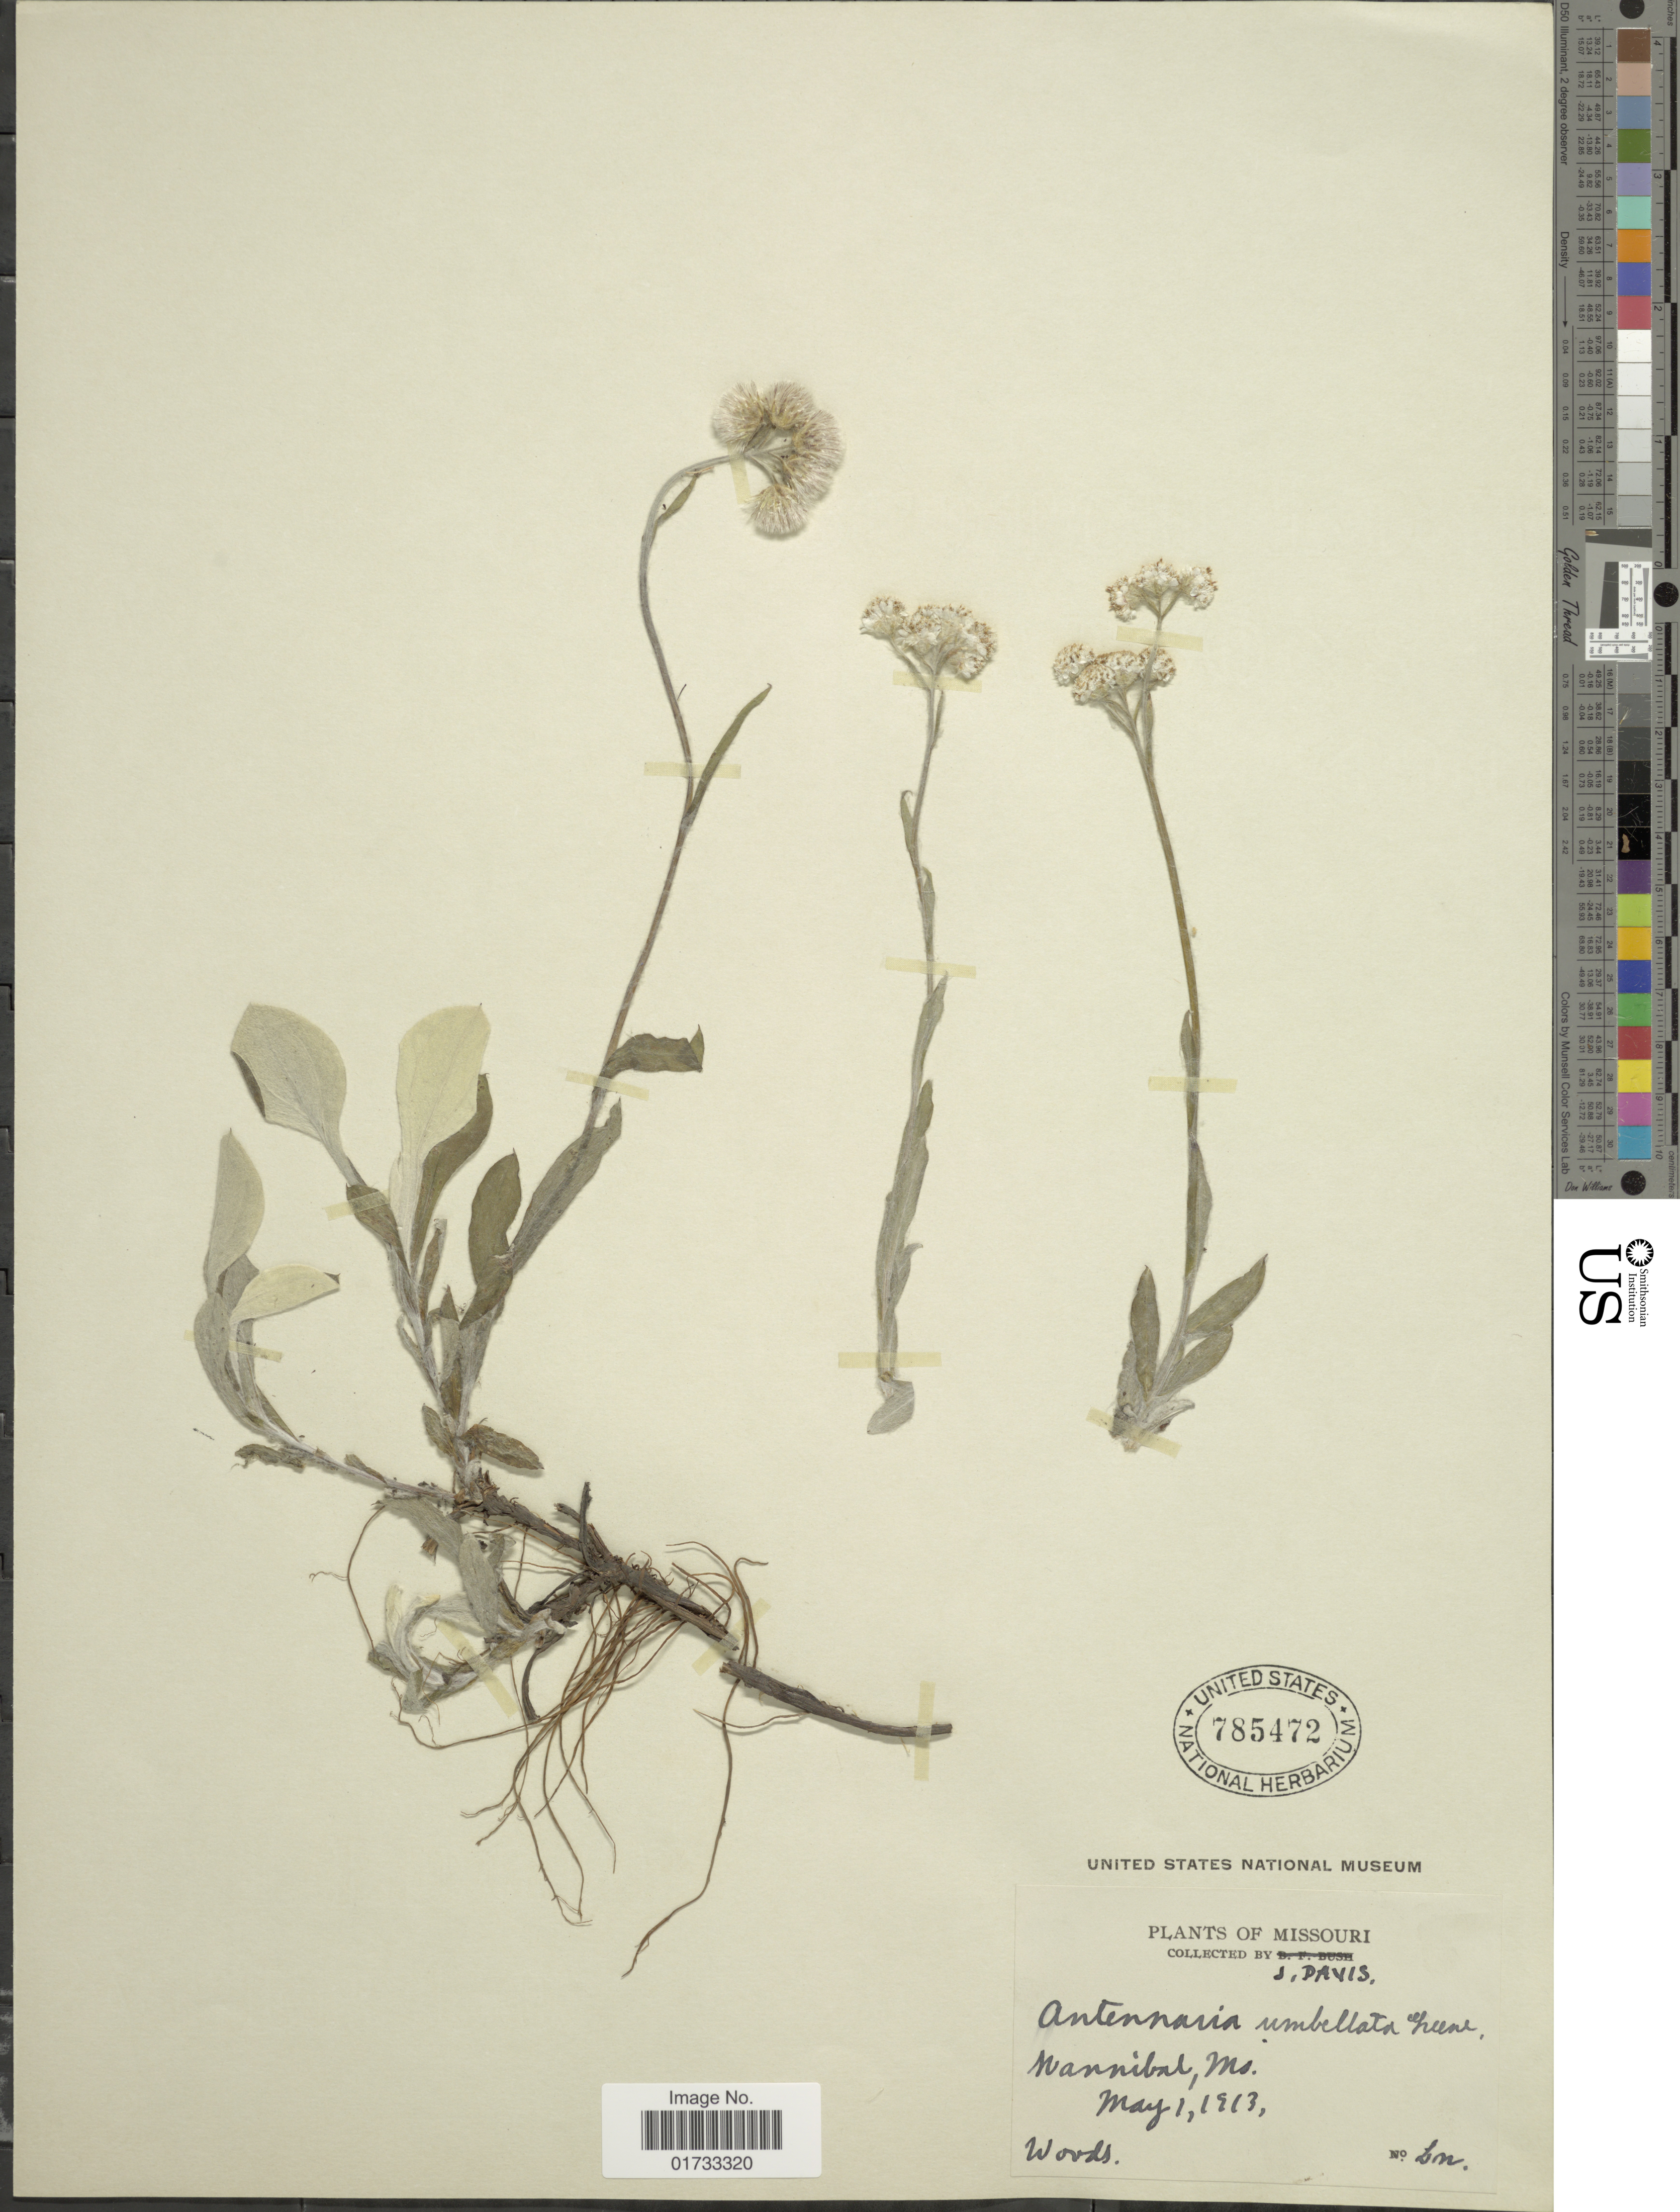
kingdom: Plantae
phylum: Tracheophyta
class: Magnoliopsida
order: Asterales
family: Asteraceae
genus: Antennaria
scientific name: Antennaria umbellata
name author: Greene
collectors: J. Davis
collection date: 1913-05-01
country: United States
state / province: Missouri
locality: Hannibal, woods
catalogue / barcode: US 785472